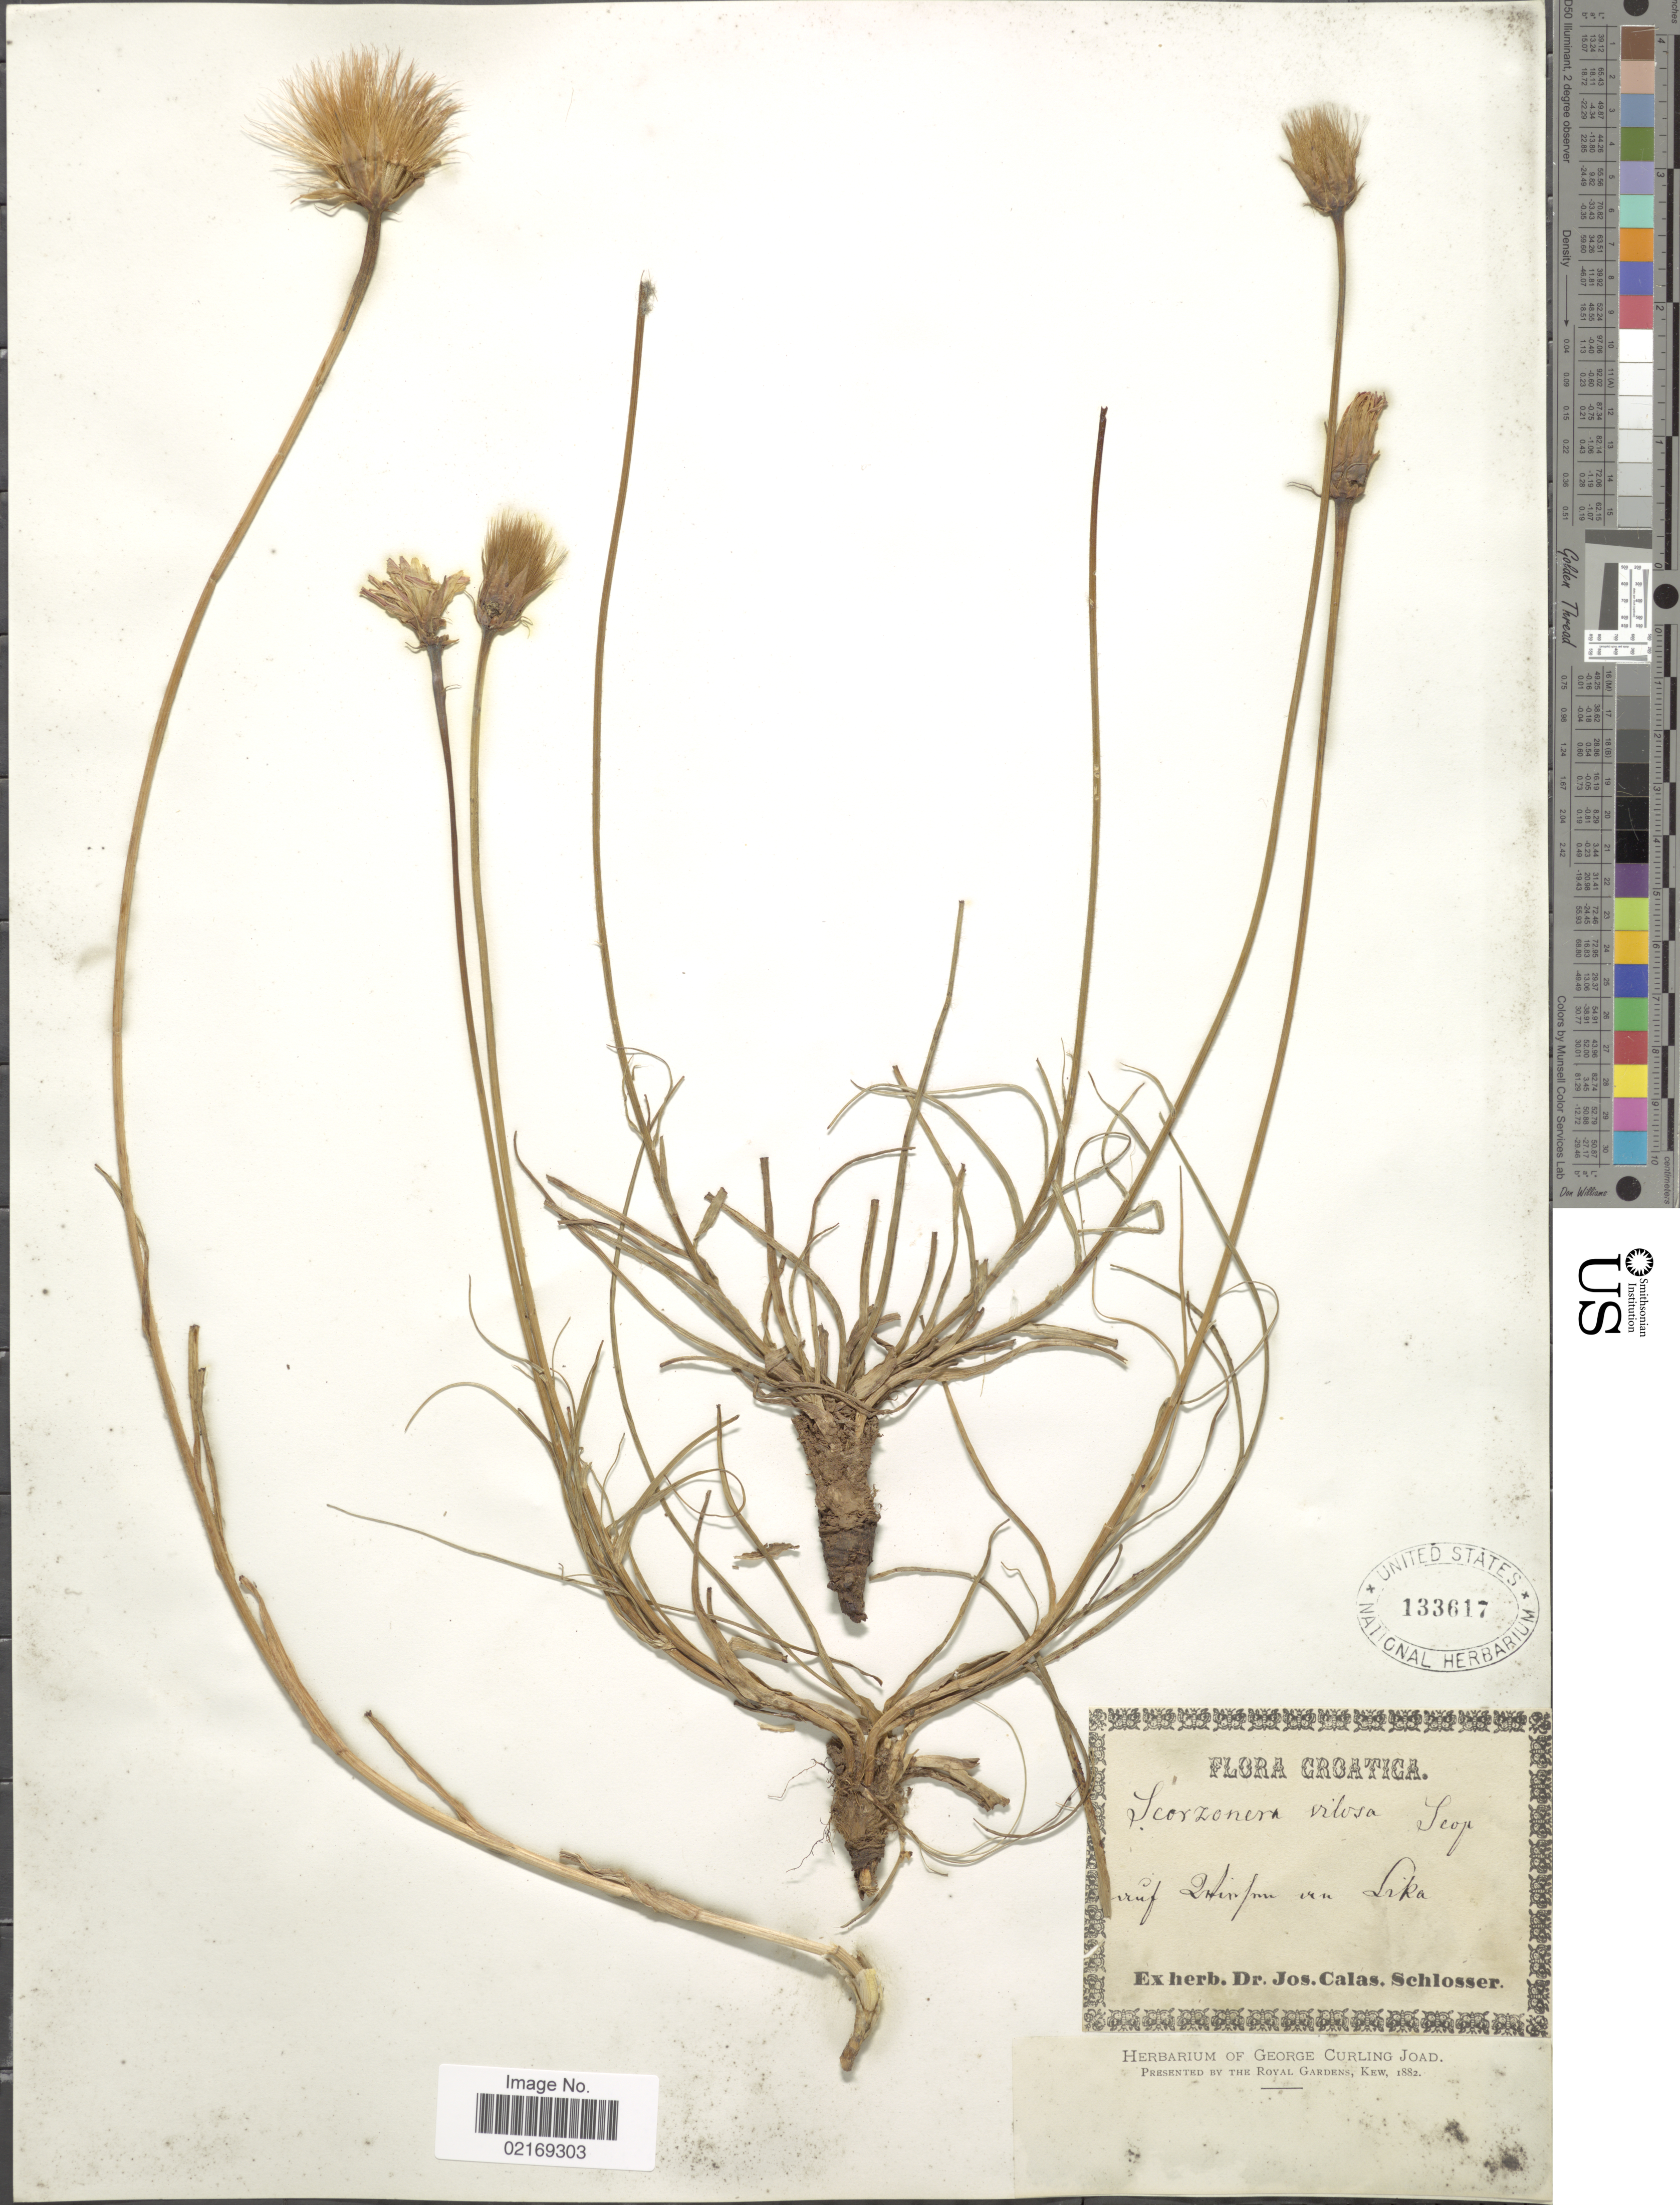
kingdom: Plantae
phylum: Tracheophyta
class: Magnoliopsida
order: Asterales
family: Asteraceae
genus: Scorzonera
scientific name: Scorzonera villosa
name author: Scop.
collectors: ex herb. Schlosser, Jos. Calas.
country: Croatia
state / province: Lika-Senj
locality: Auf Intirfou van Lika. [interpreted]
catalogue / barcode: US 133617